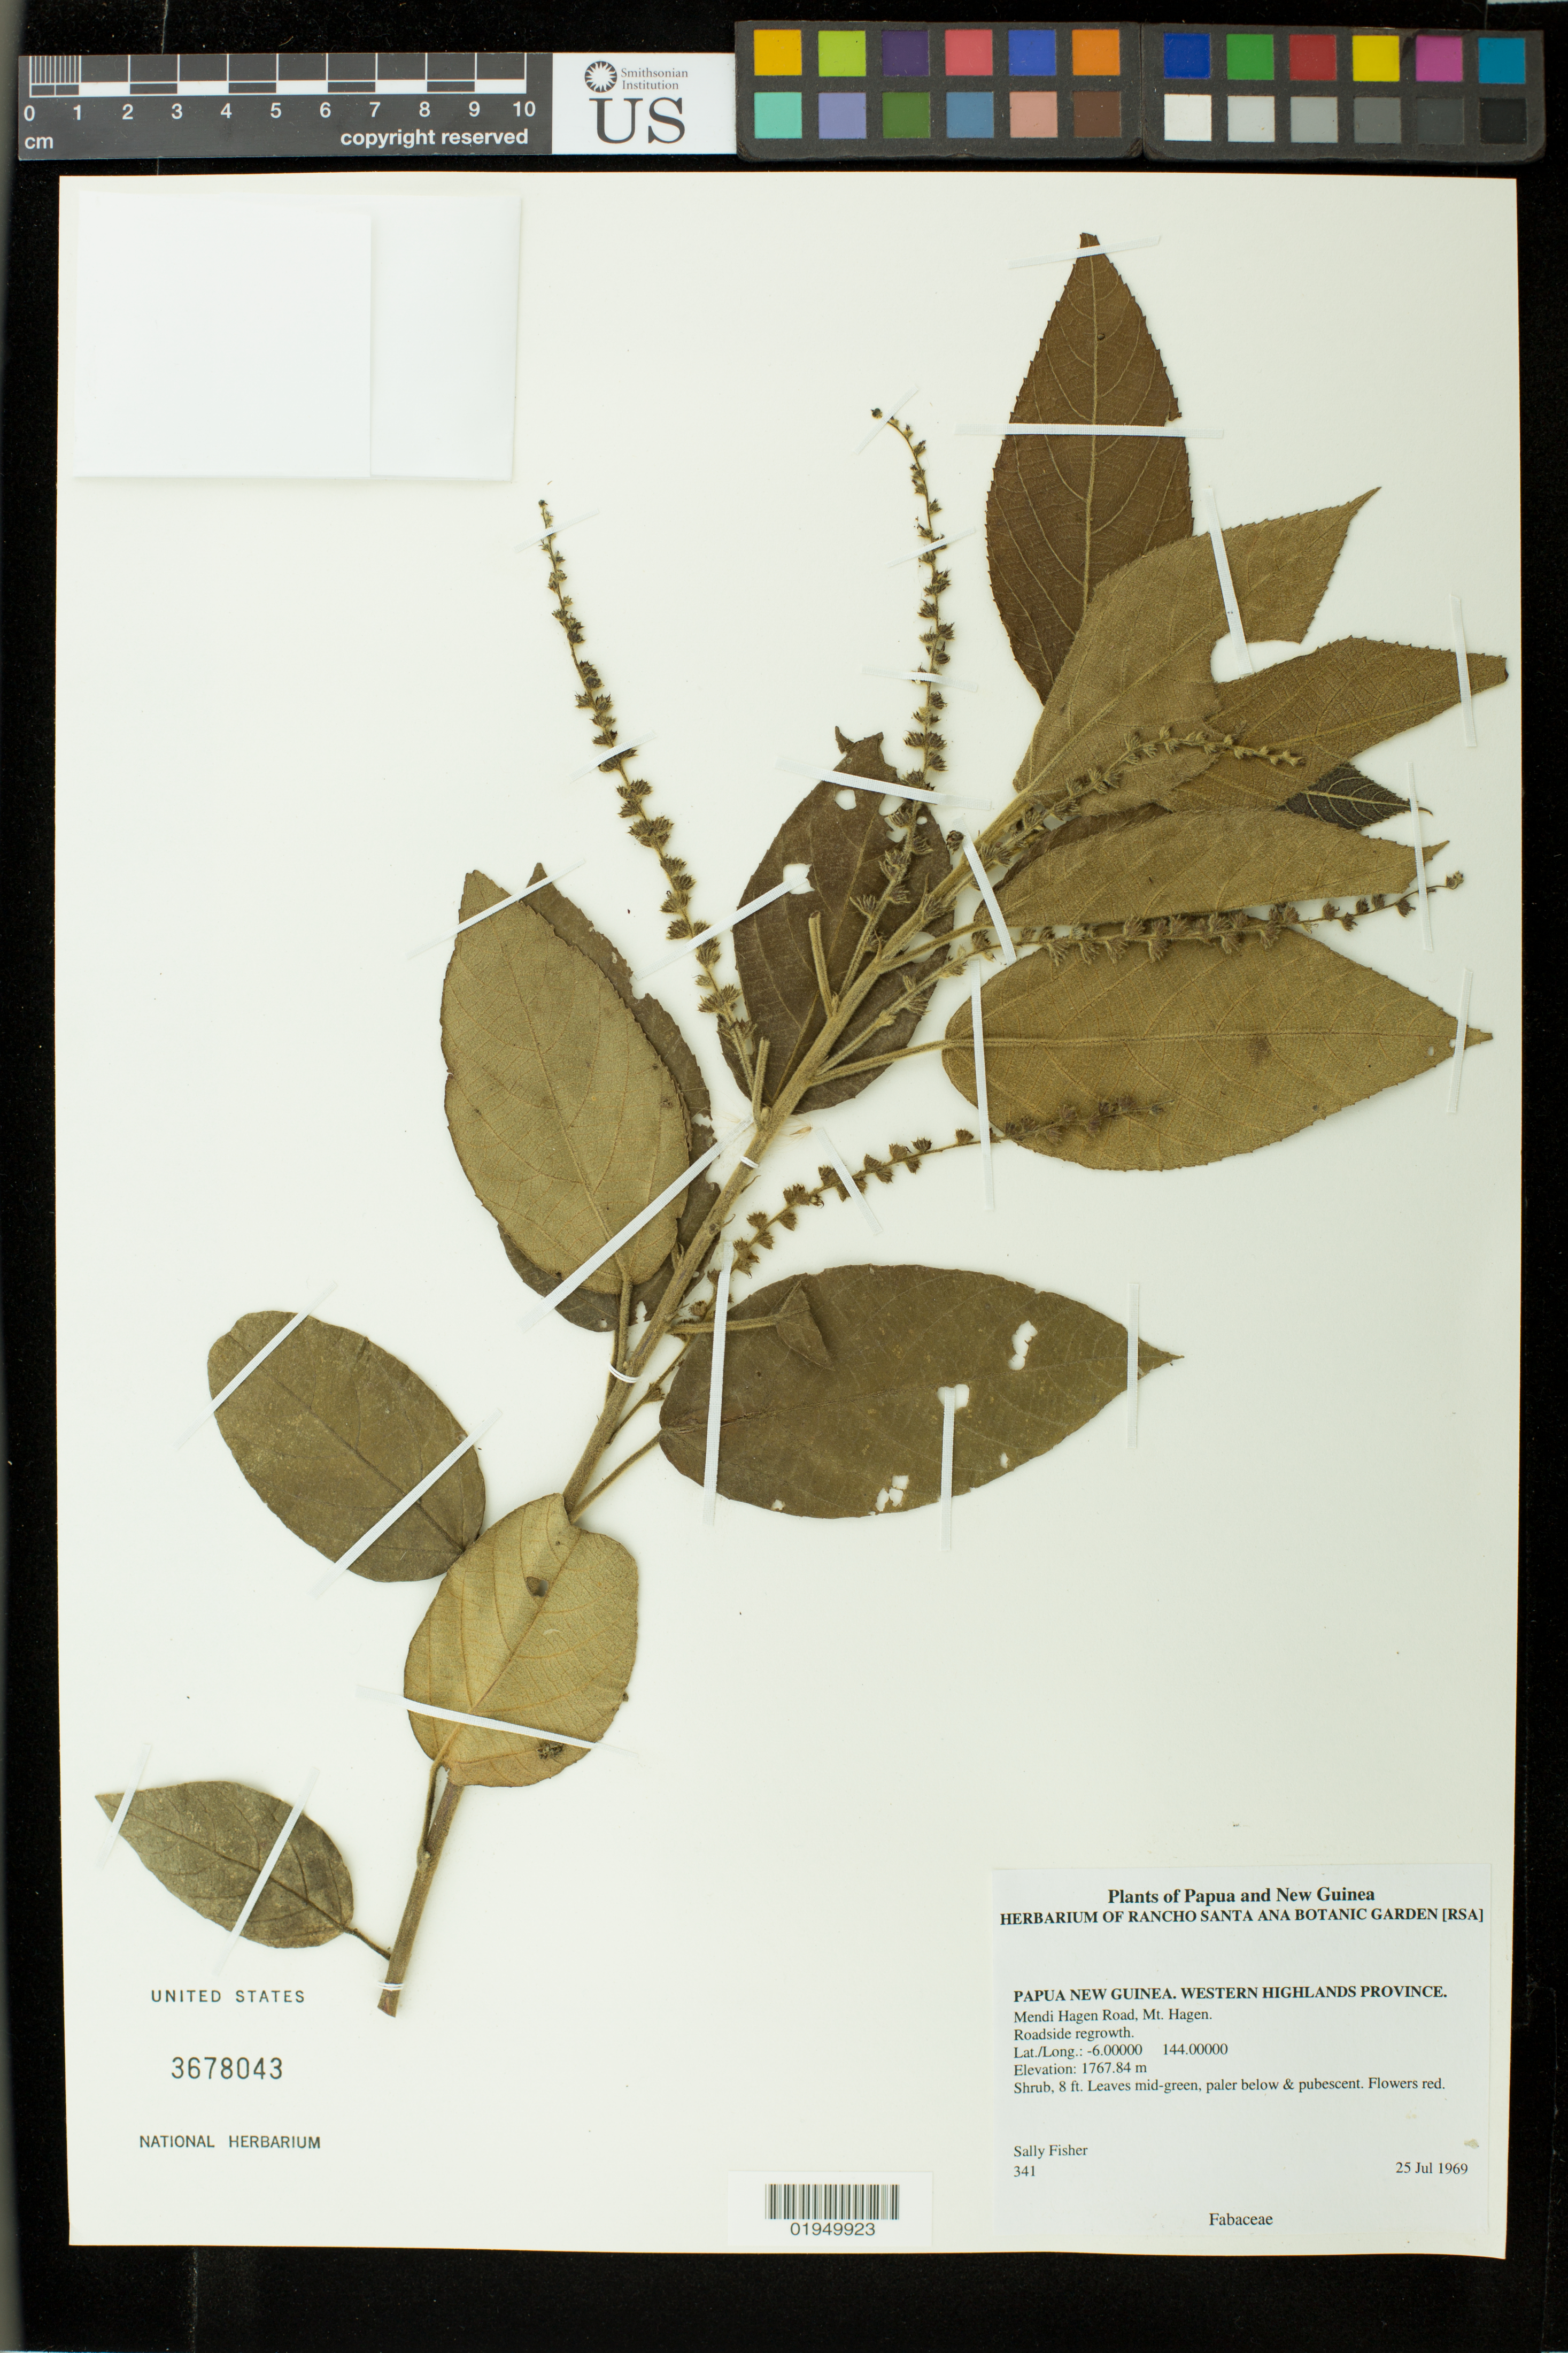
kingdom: Plantae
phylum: Tracheophyta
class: Magnoliopsida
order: Fabales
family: Fabaceae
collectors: S. Fisher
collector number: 341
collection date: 1969-07-25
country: Papua New Guinea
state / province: Western Highlands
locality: Mendi Hagen Road, Mt. Hagen.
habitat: Roadside regrowth.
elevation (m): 1767.84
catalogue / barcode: US 3678043